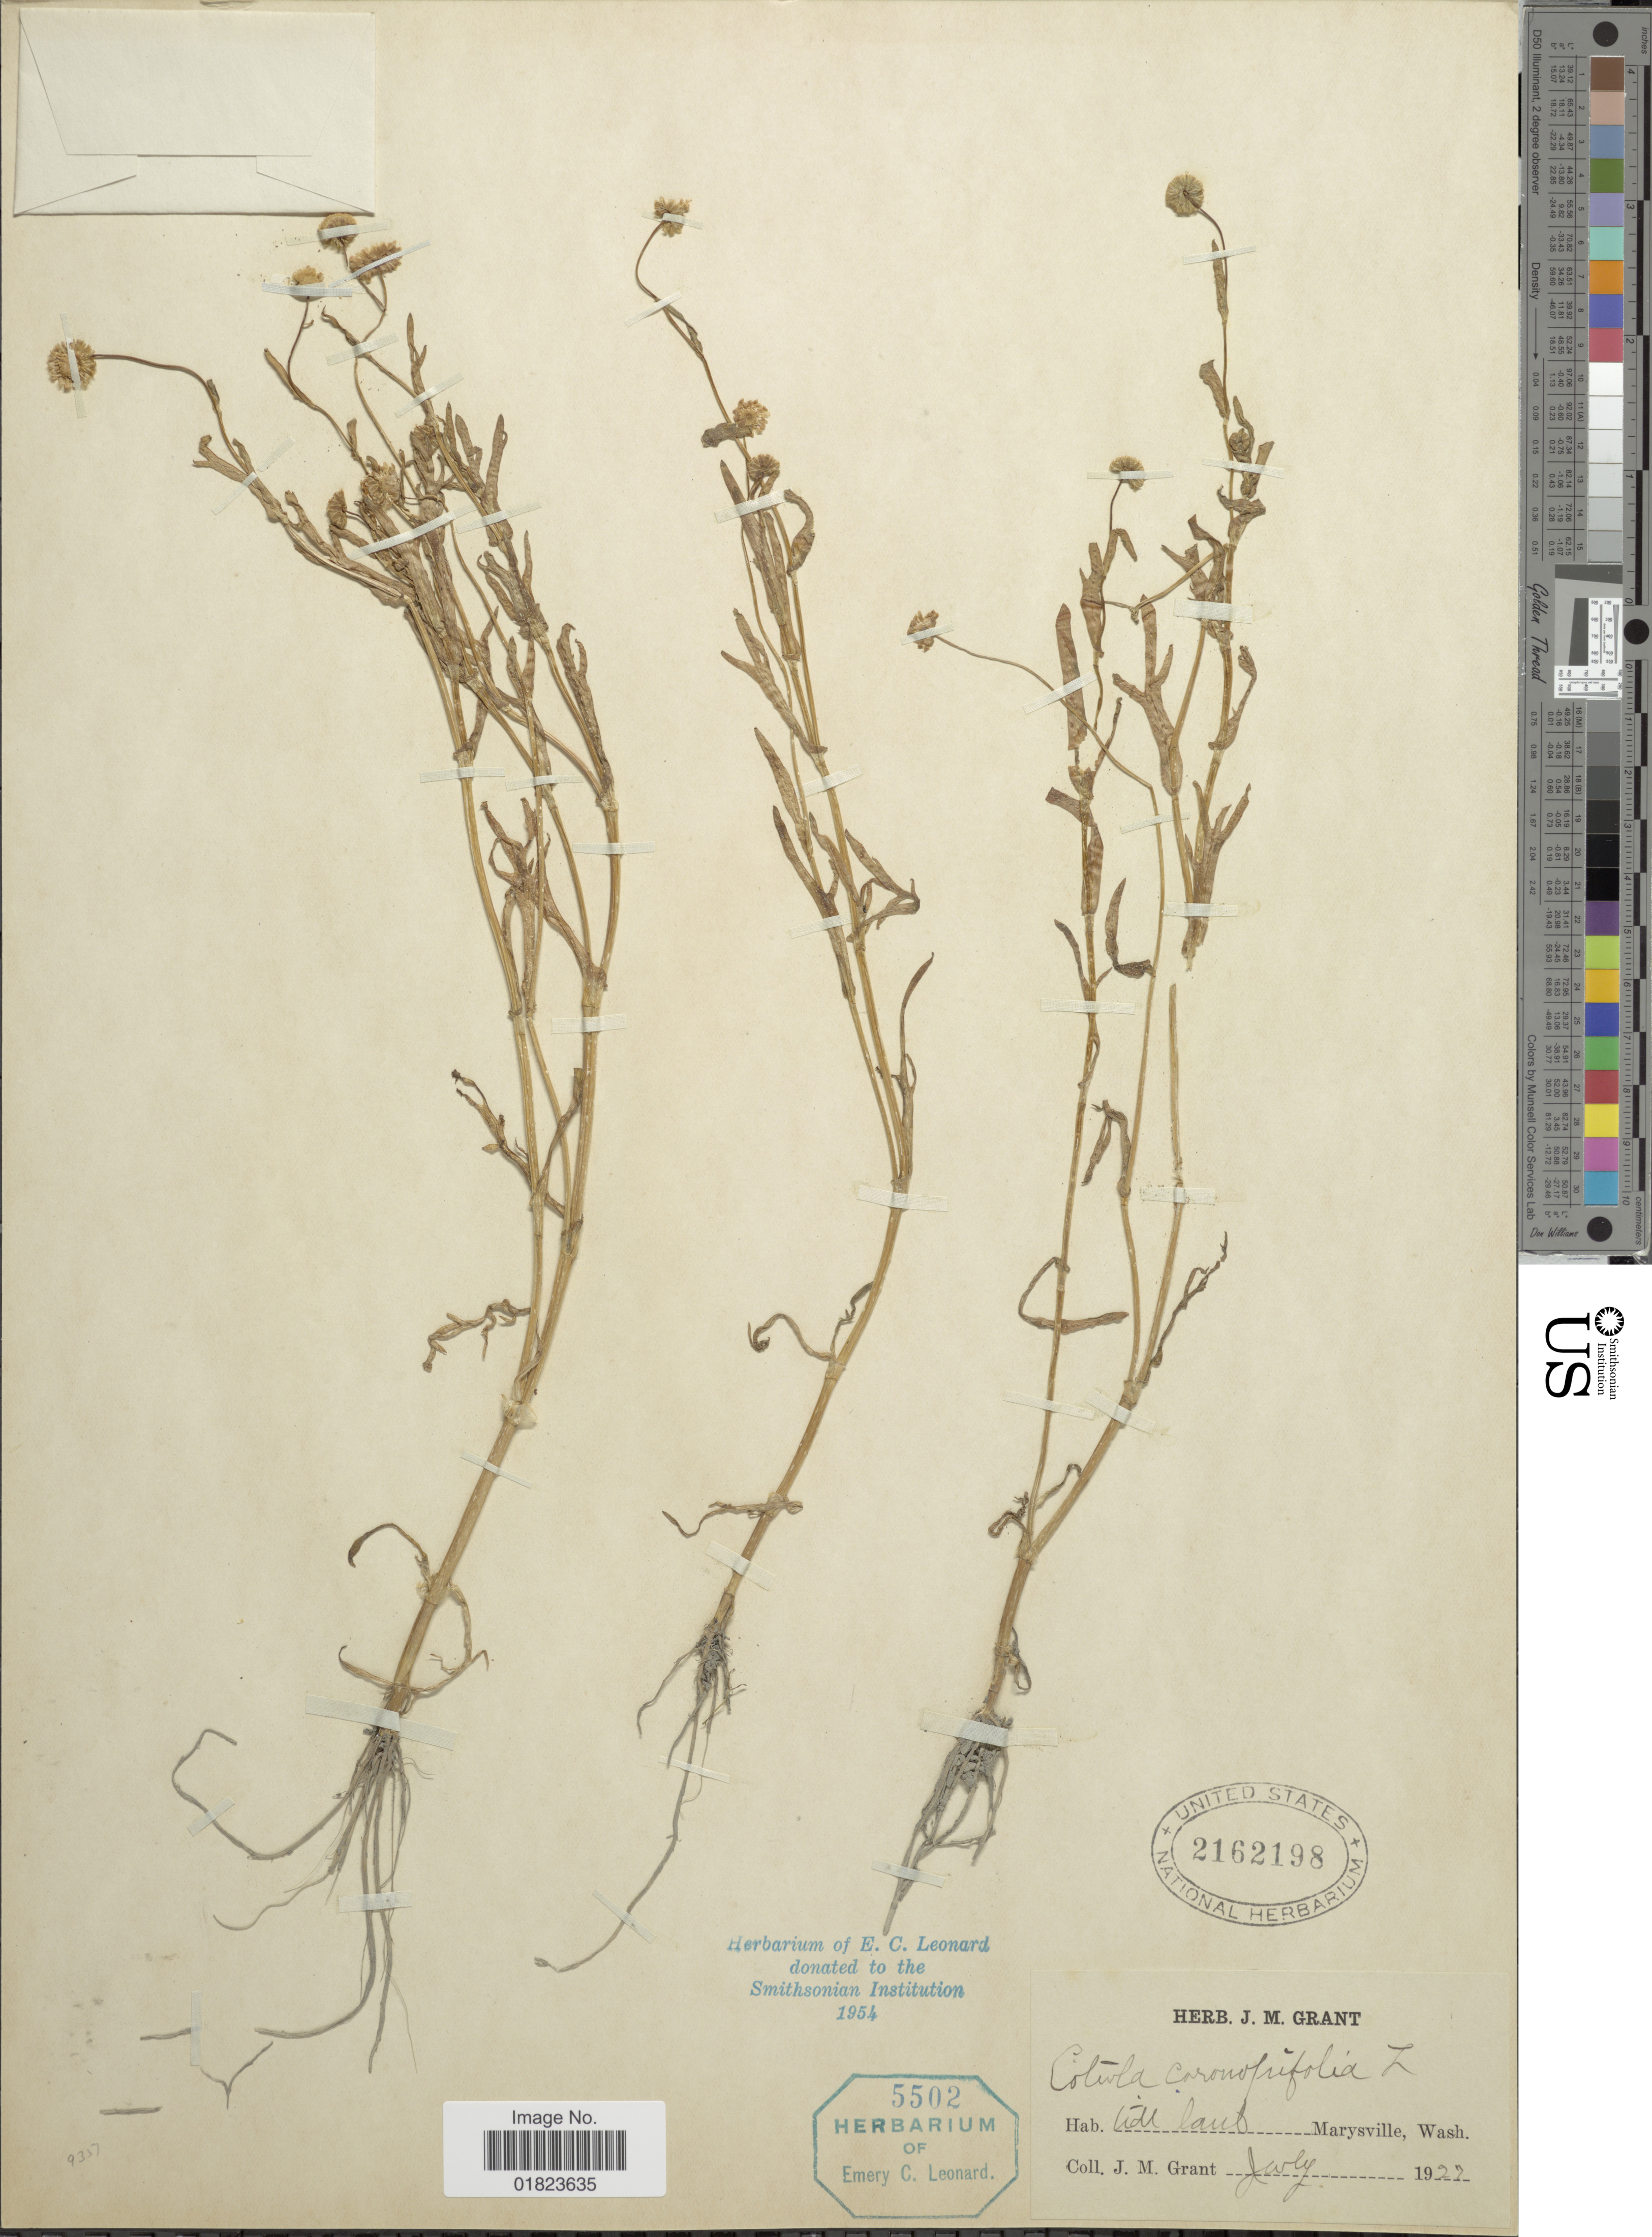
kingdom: Plantae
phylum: Tracheophyta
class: Magnoliopsida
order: Asterales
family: Asteraceae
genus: Cotula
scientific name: Cotula coronopifolia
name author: L.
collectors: J. M. Grant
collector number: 5502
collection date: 1927-07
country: United States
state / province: Washington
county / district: Snohomish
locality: Marysville, Wash.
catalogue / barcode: US 2162198